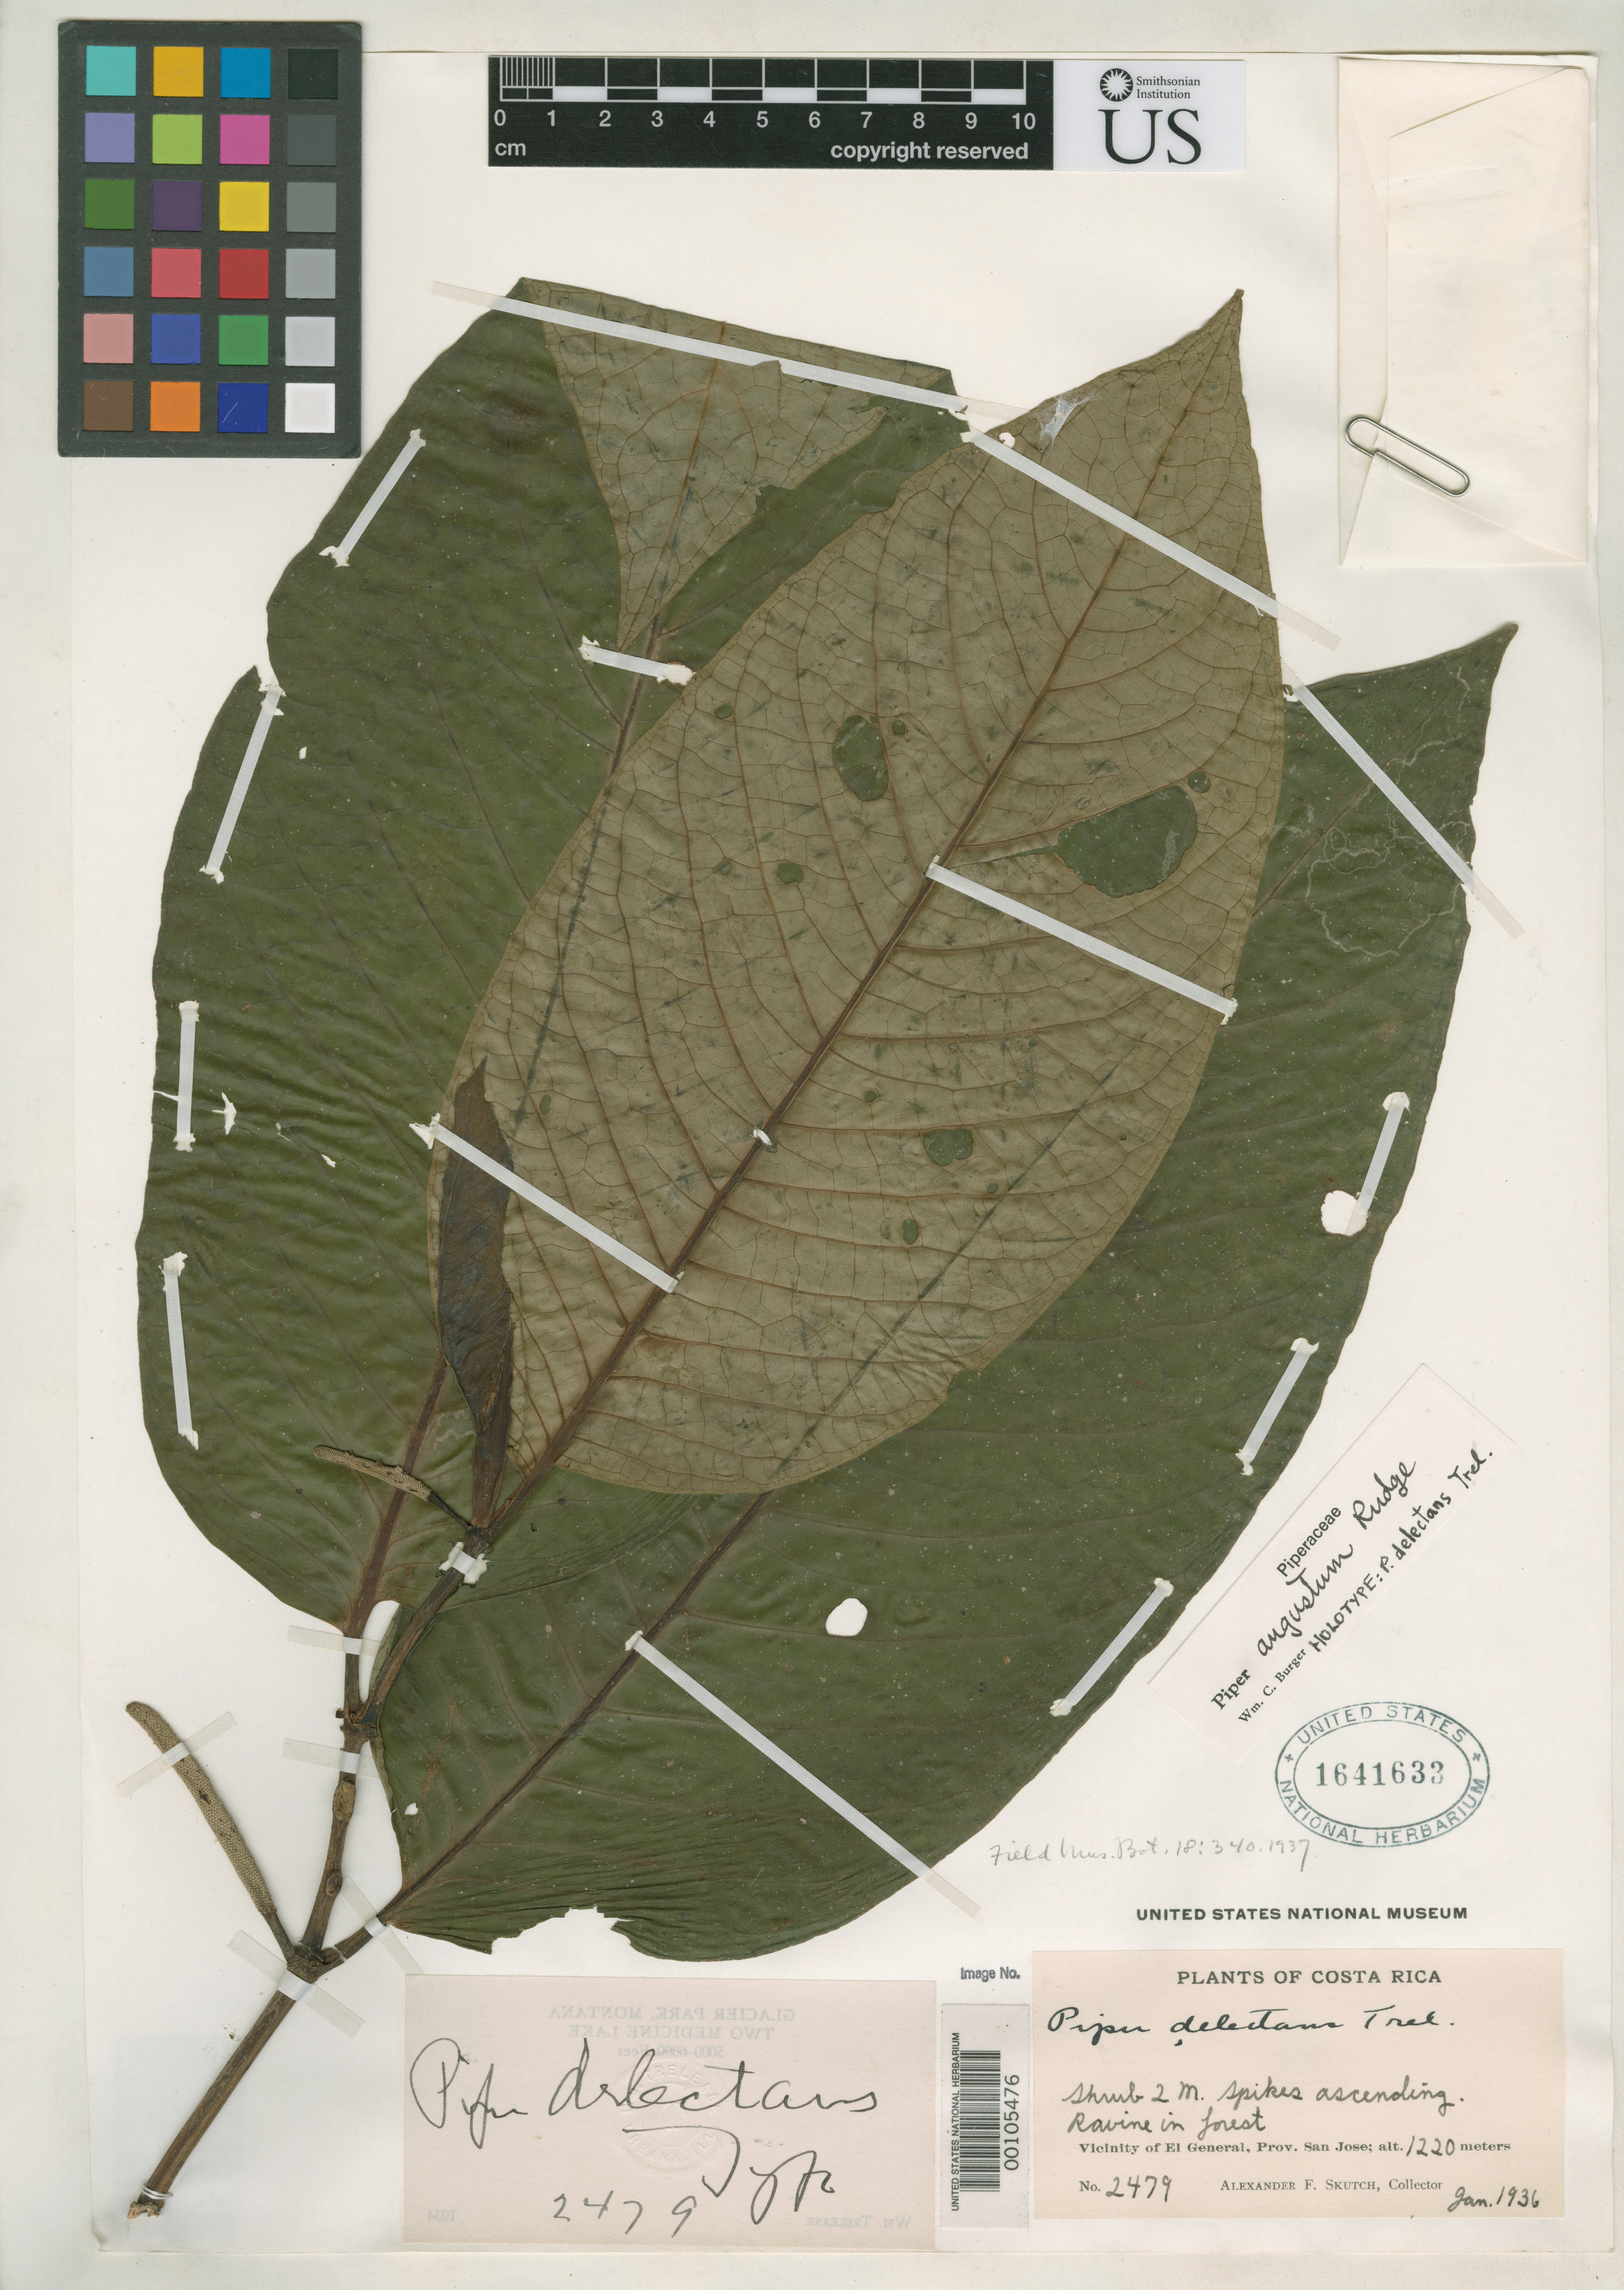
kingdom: Plantae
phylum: Tracheophyta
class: Magnoliopsida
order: Piperales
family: Piperaceae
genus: Piper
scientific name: Piper delectans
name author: Trel. ex Standl.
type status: Holotype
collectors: A. F. Skutch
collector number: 2479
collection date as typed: Jan 1936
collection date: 1936-01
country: Costa Rica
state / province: San José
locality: El General vicinity.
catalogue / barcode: US 1641633